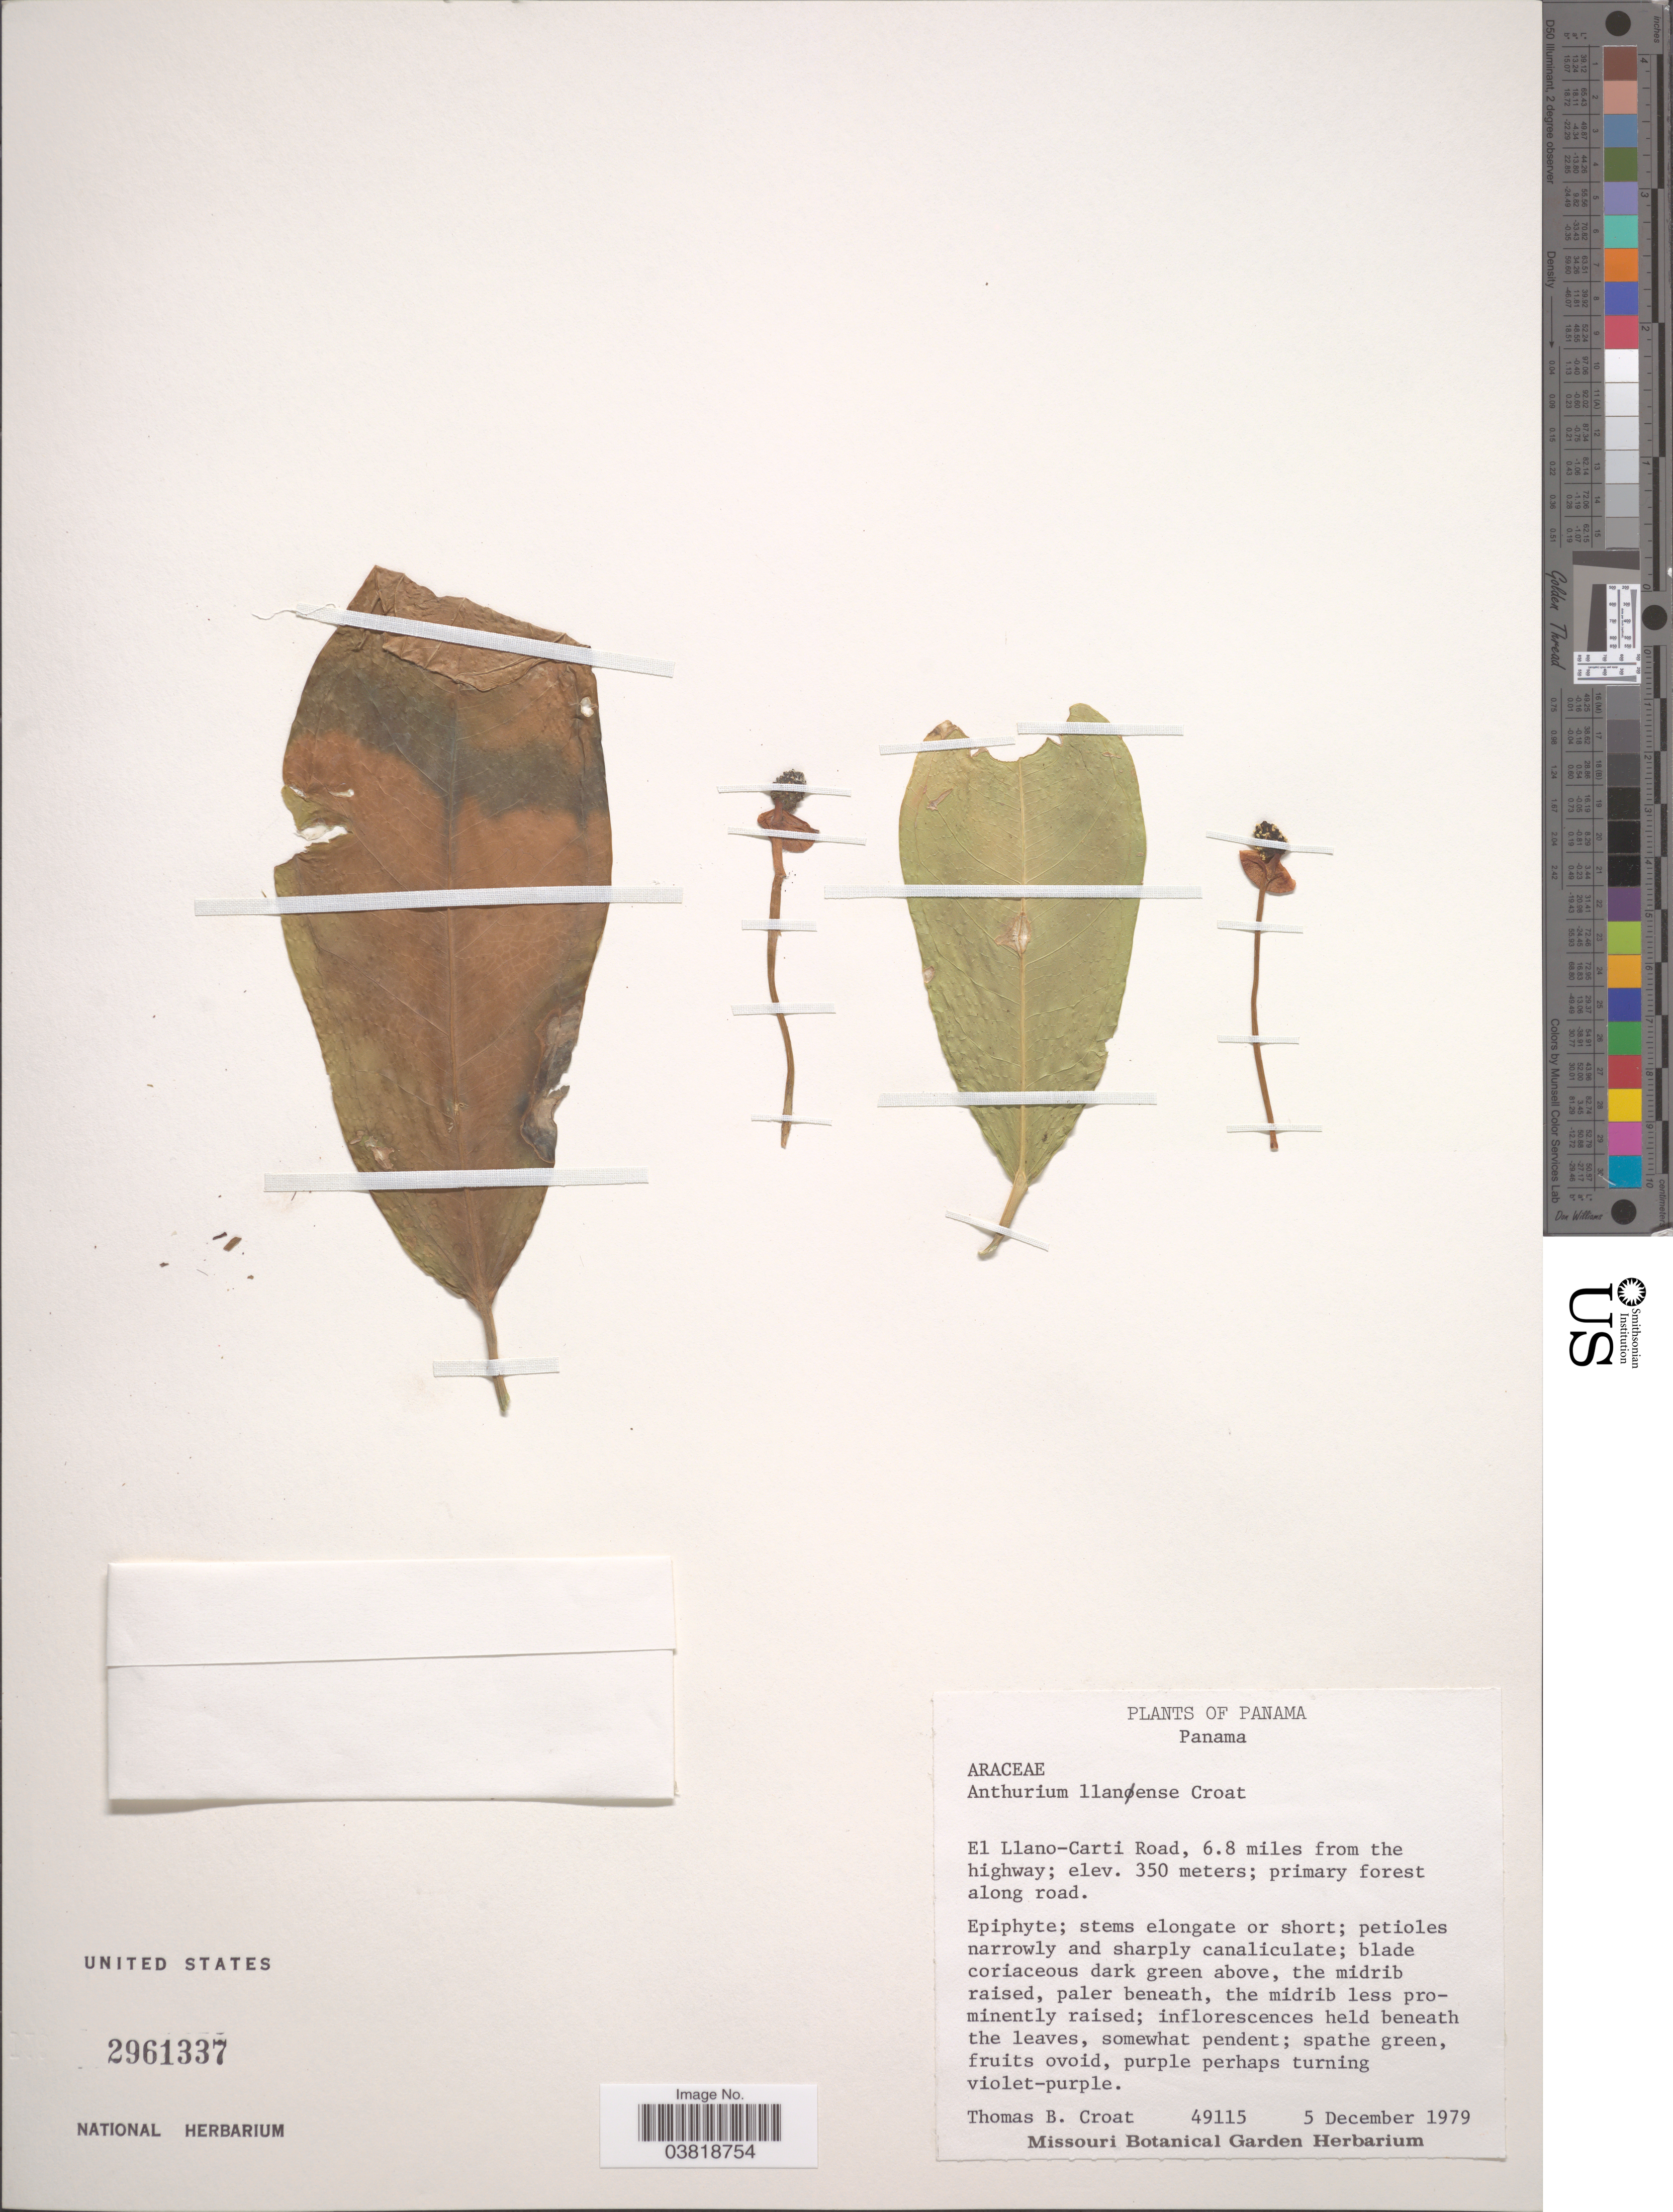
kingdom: Plantae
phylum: Tracheophyta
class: Liliopsida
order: Alismatales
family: Araceae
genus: Anthurium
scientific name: Anthurium llanense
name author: Croat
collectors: T. B. Croat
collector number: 49115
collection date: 1979-12-05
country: Panama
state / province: Panamá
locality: El Llano-Carti Road, 6.8 miles from the highway; primary forest along road.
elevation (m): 350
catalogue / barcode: US 2961337